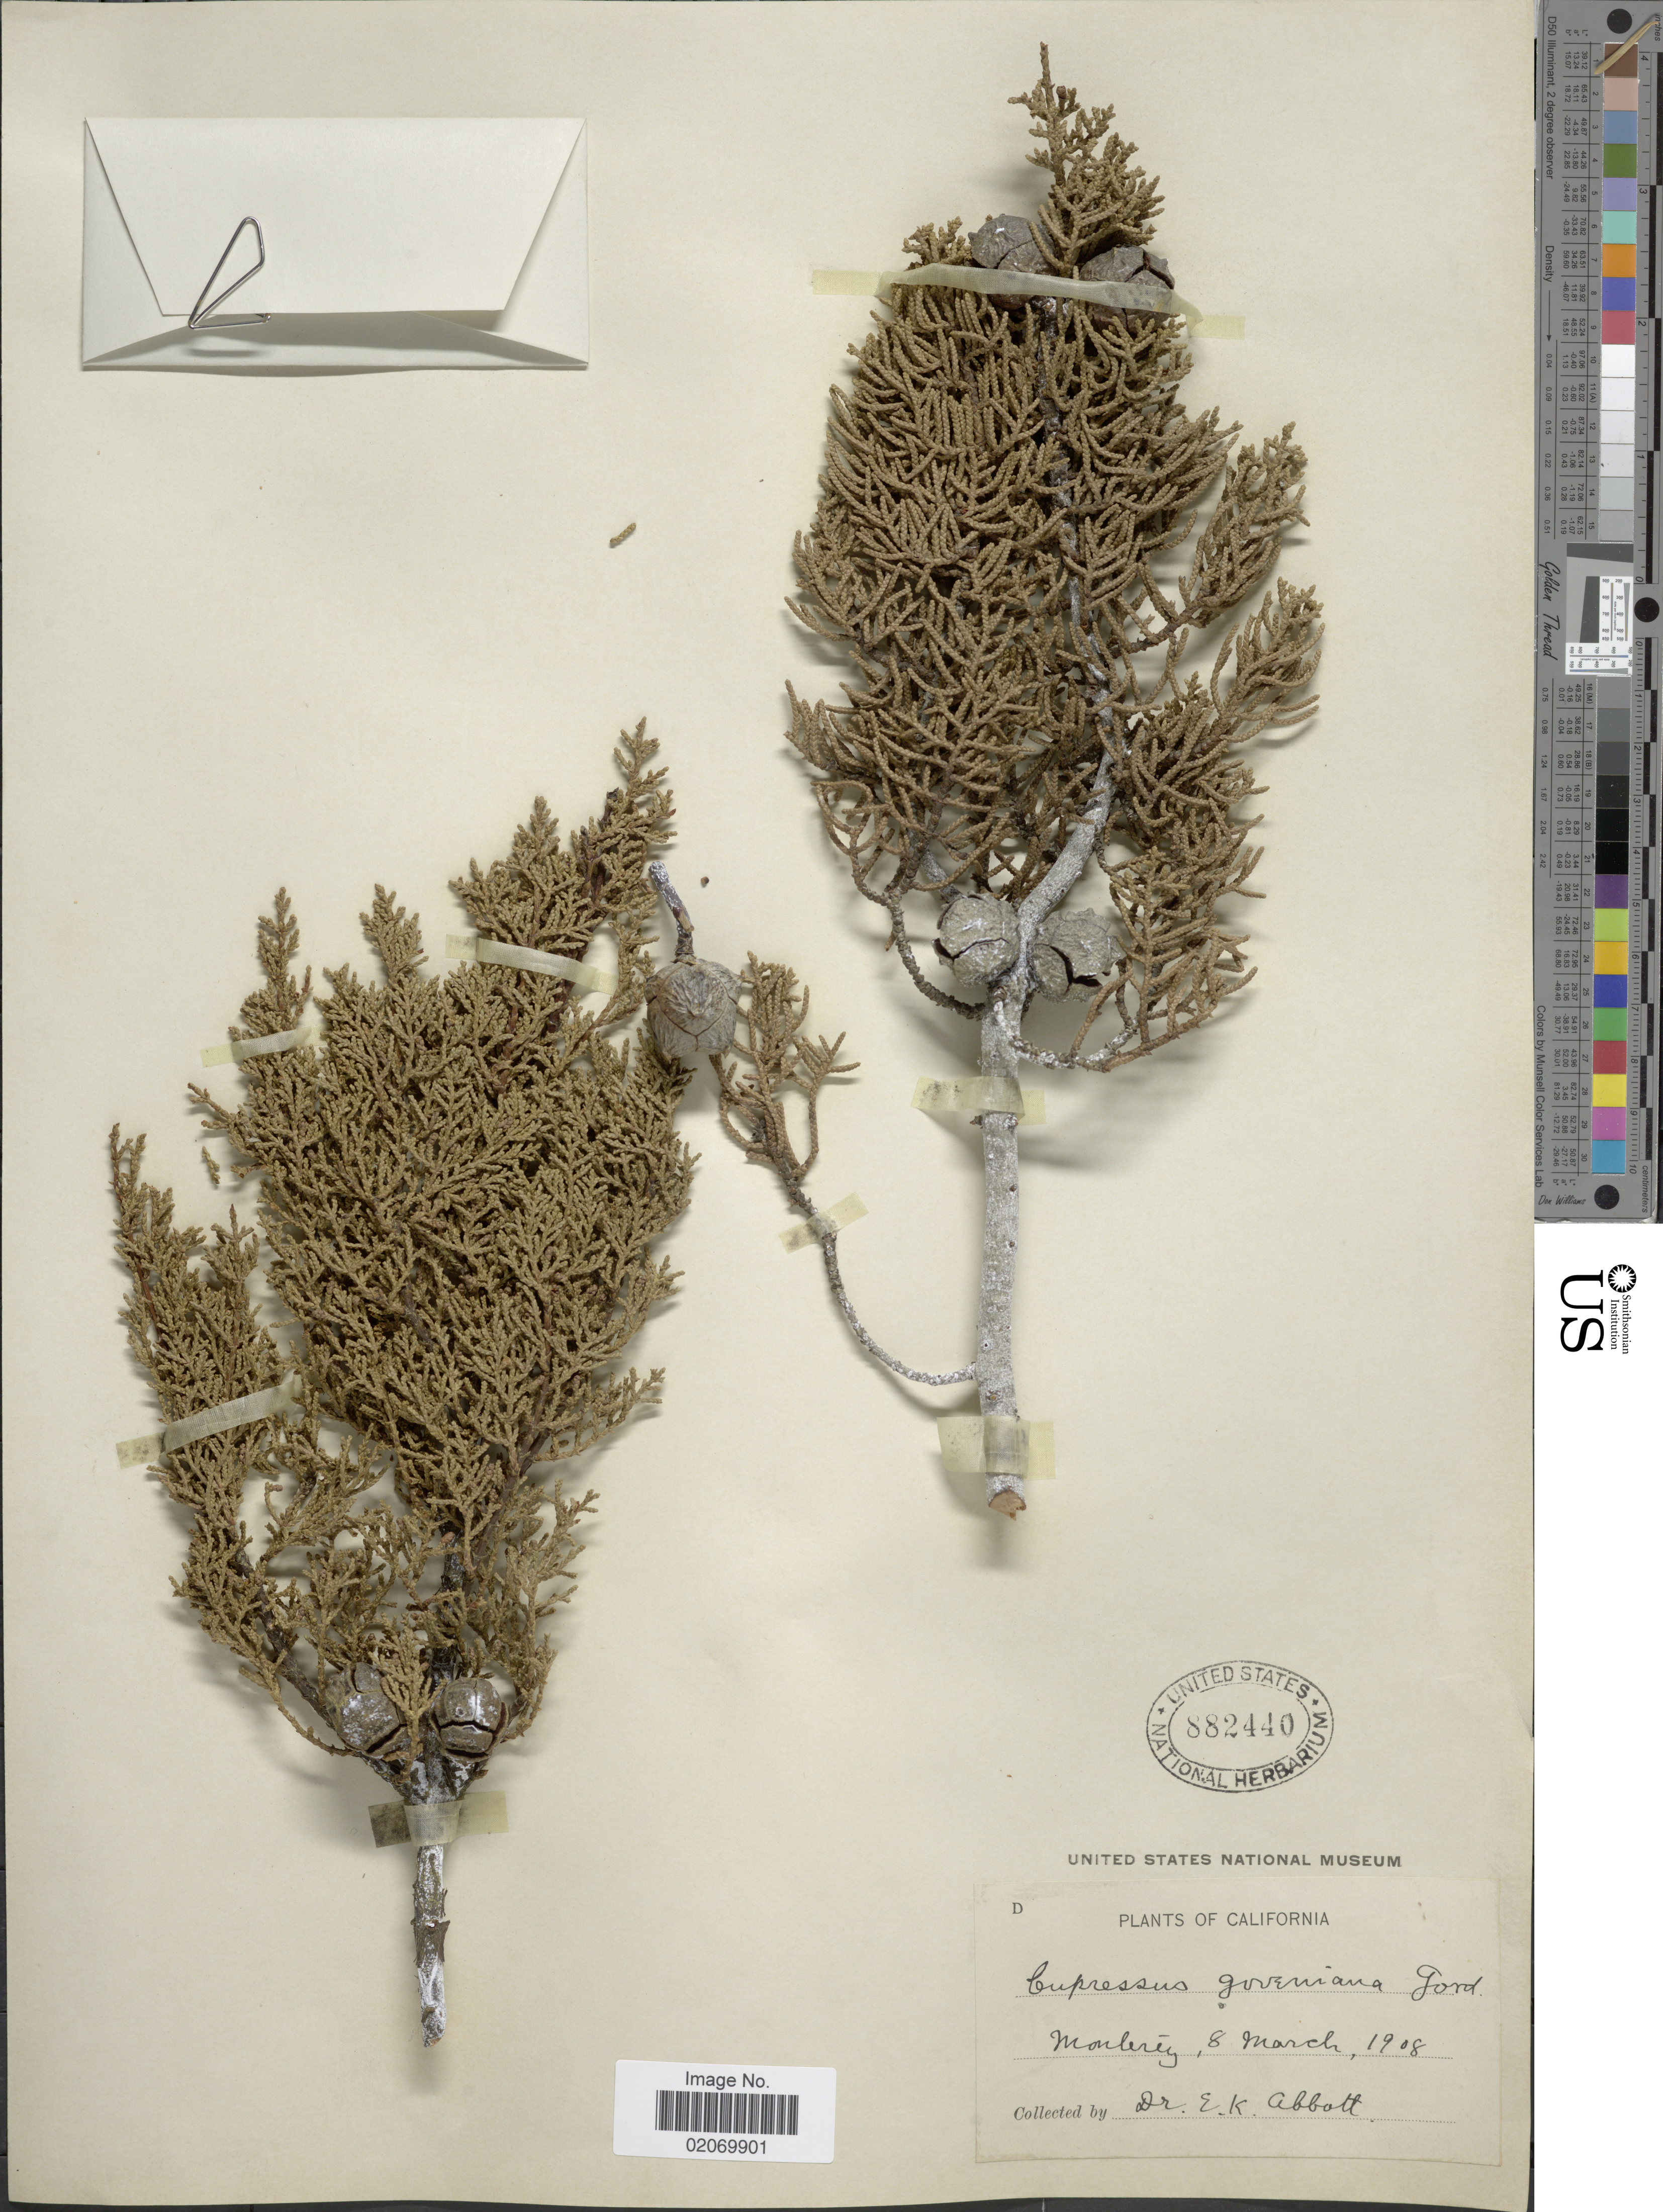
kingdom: Plantae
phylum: Tracheophyta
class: Pinopsida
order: Pinales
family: Cupressaceae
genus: Hesperocyparis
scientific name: Hesperocyparis goveniana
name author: (Gordon) Bartel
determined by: (US) Smithsonian Institution - National Museum of Natural History - Department of Botany (UNITED STATES)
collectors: E. Abbott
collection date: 1908-03-08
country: United States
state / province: California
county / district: Monterey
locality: Monterey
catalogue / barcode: US 882440